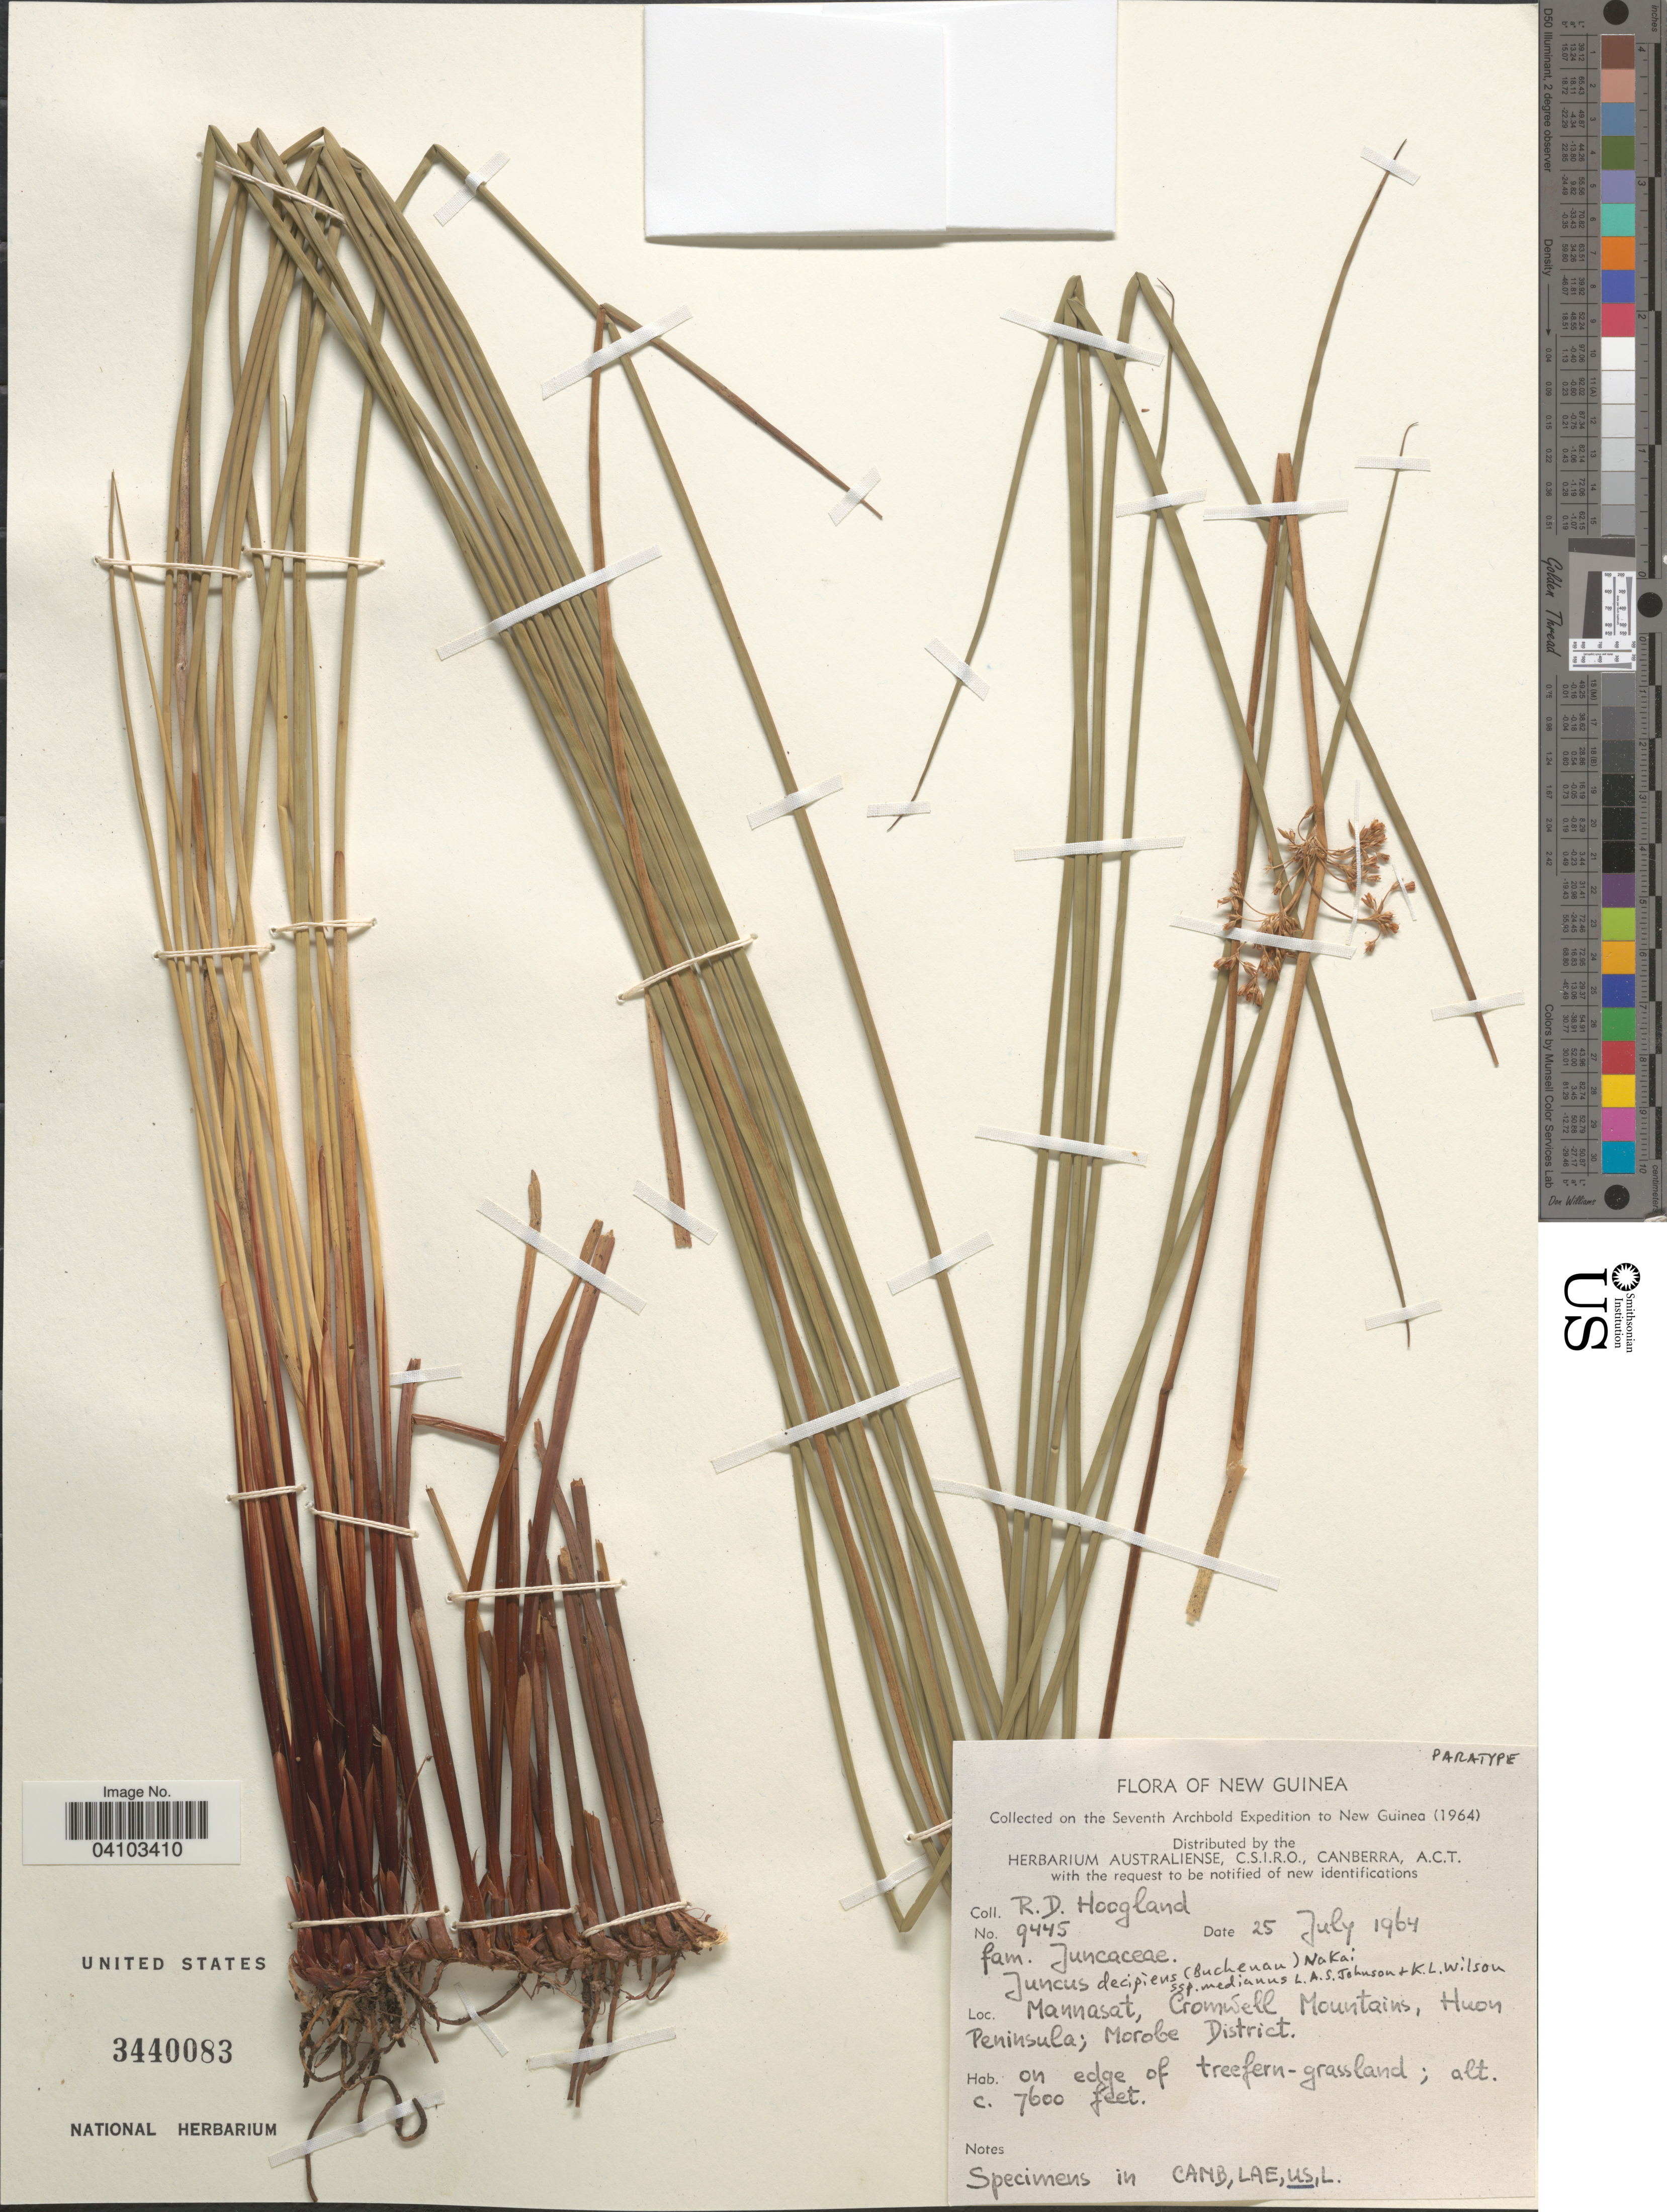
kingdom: Plantae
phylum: Tracheophyta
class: Liliopsida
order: Poales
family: Juncaceae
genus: Juncus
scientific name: Juncus decipiens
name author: (Buchenau) Nakai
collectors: R. D. Hoogland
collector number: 9445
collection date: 1964-07-25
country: Papua New Guinea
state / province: Morobe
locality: The Seventh Archbold Expedition to New Guinea (1964). Mannasat, Cromwell Mountains, Huon Peninsula; Morobe District.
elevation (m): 2316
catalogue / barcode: US 3440083